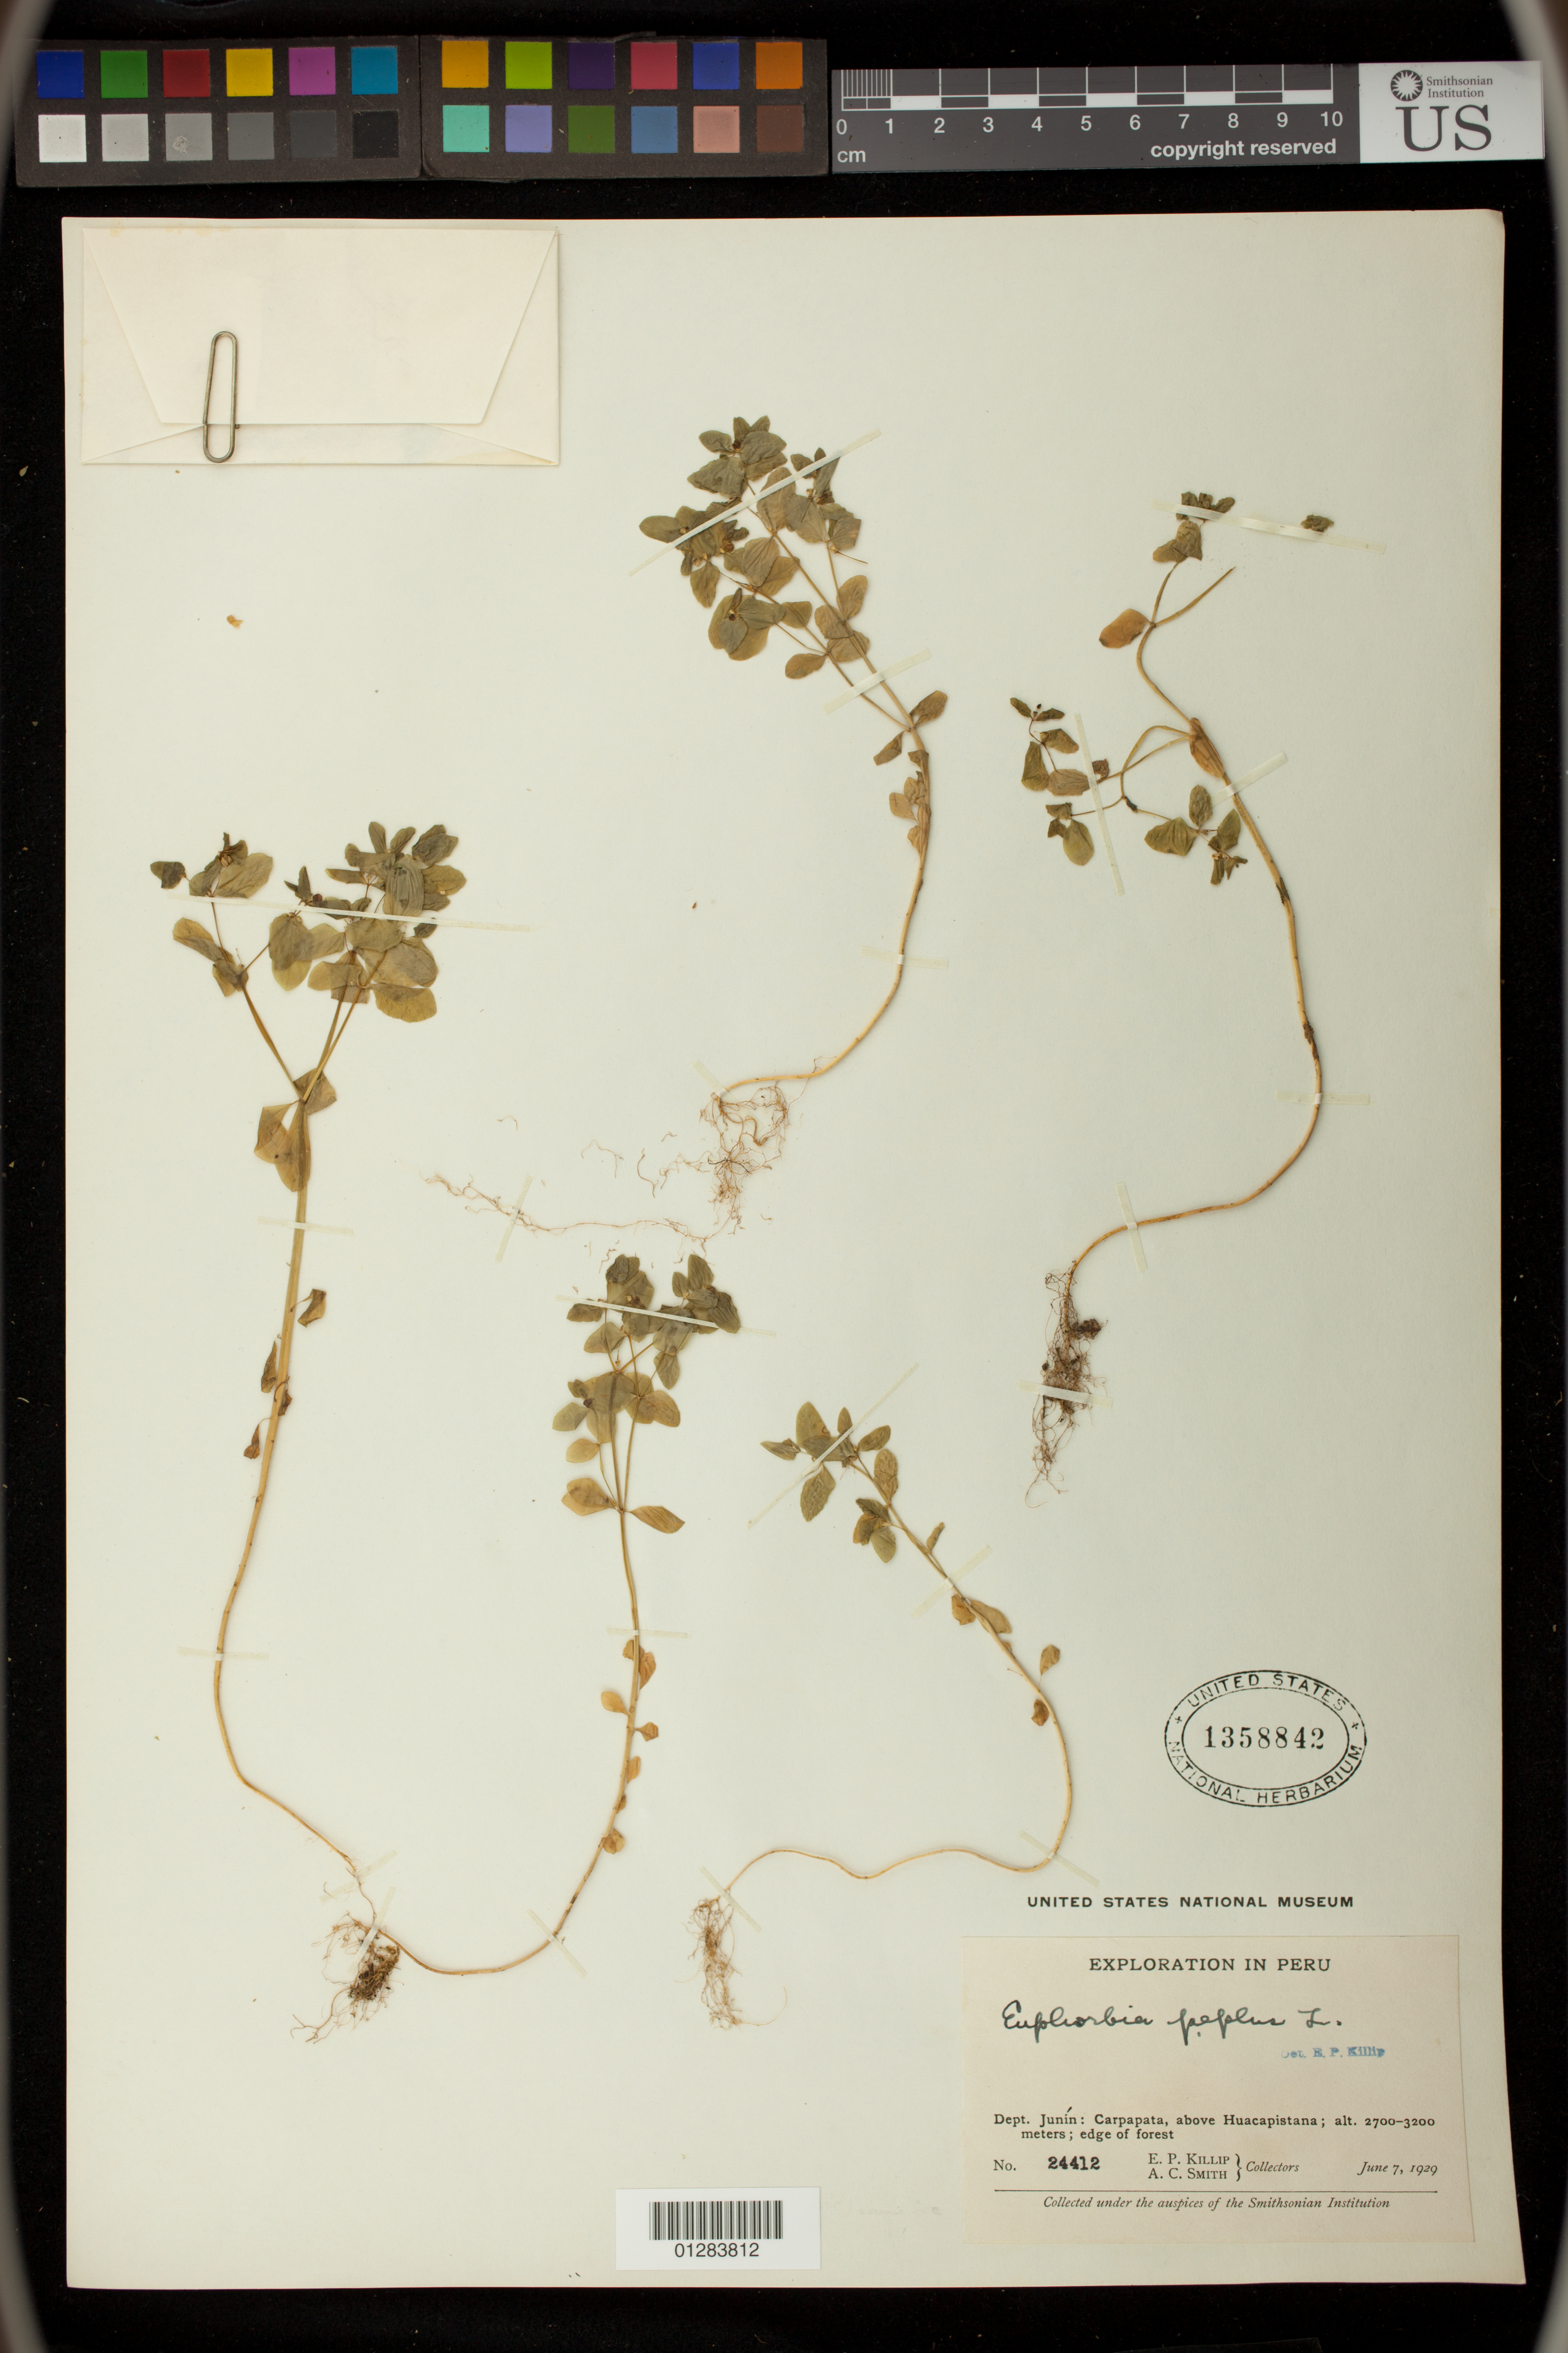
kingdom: Plantae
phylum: Tracheophyta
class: Magnoliopsida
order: Malpighiales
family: Euphorbiaceae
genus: Euphorbia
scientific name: Euphorbia peplus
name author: L.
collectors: E. P. Killip & A. C. Smith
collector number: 24412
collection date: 1929-06-07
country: Peru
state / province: Junín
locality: Carpapata, above Huacapistana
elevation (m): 2700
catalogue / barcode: US 1358842